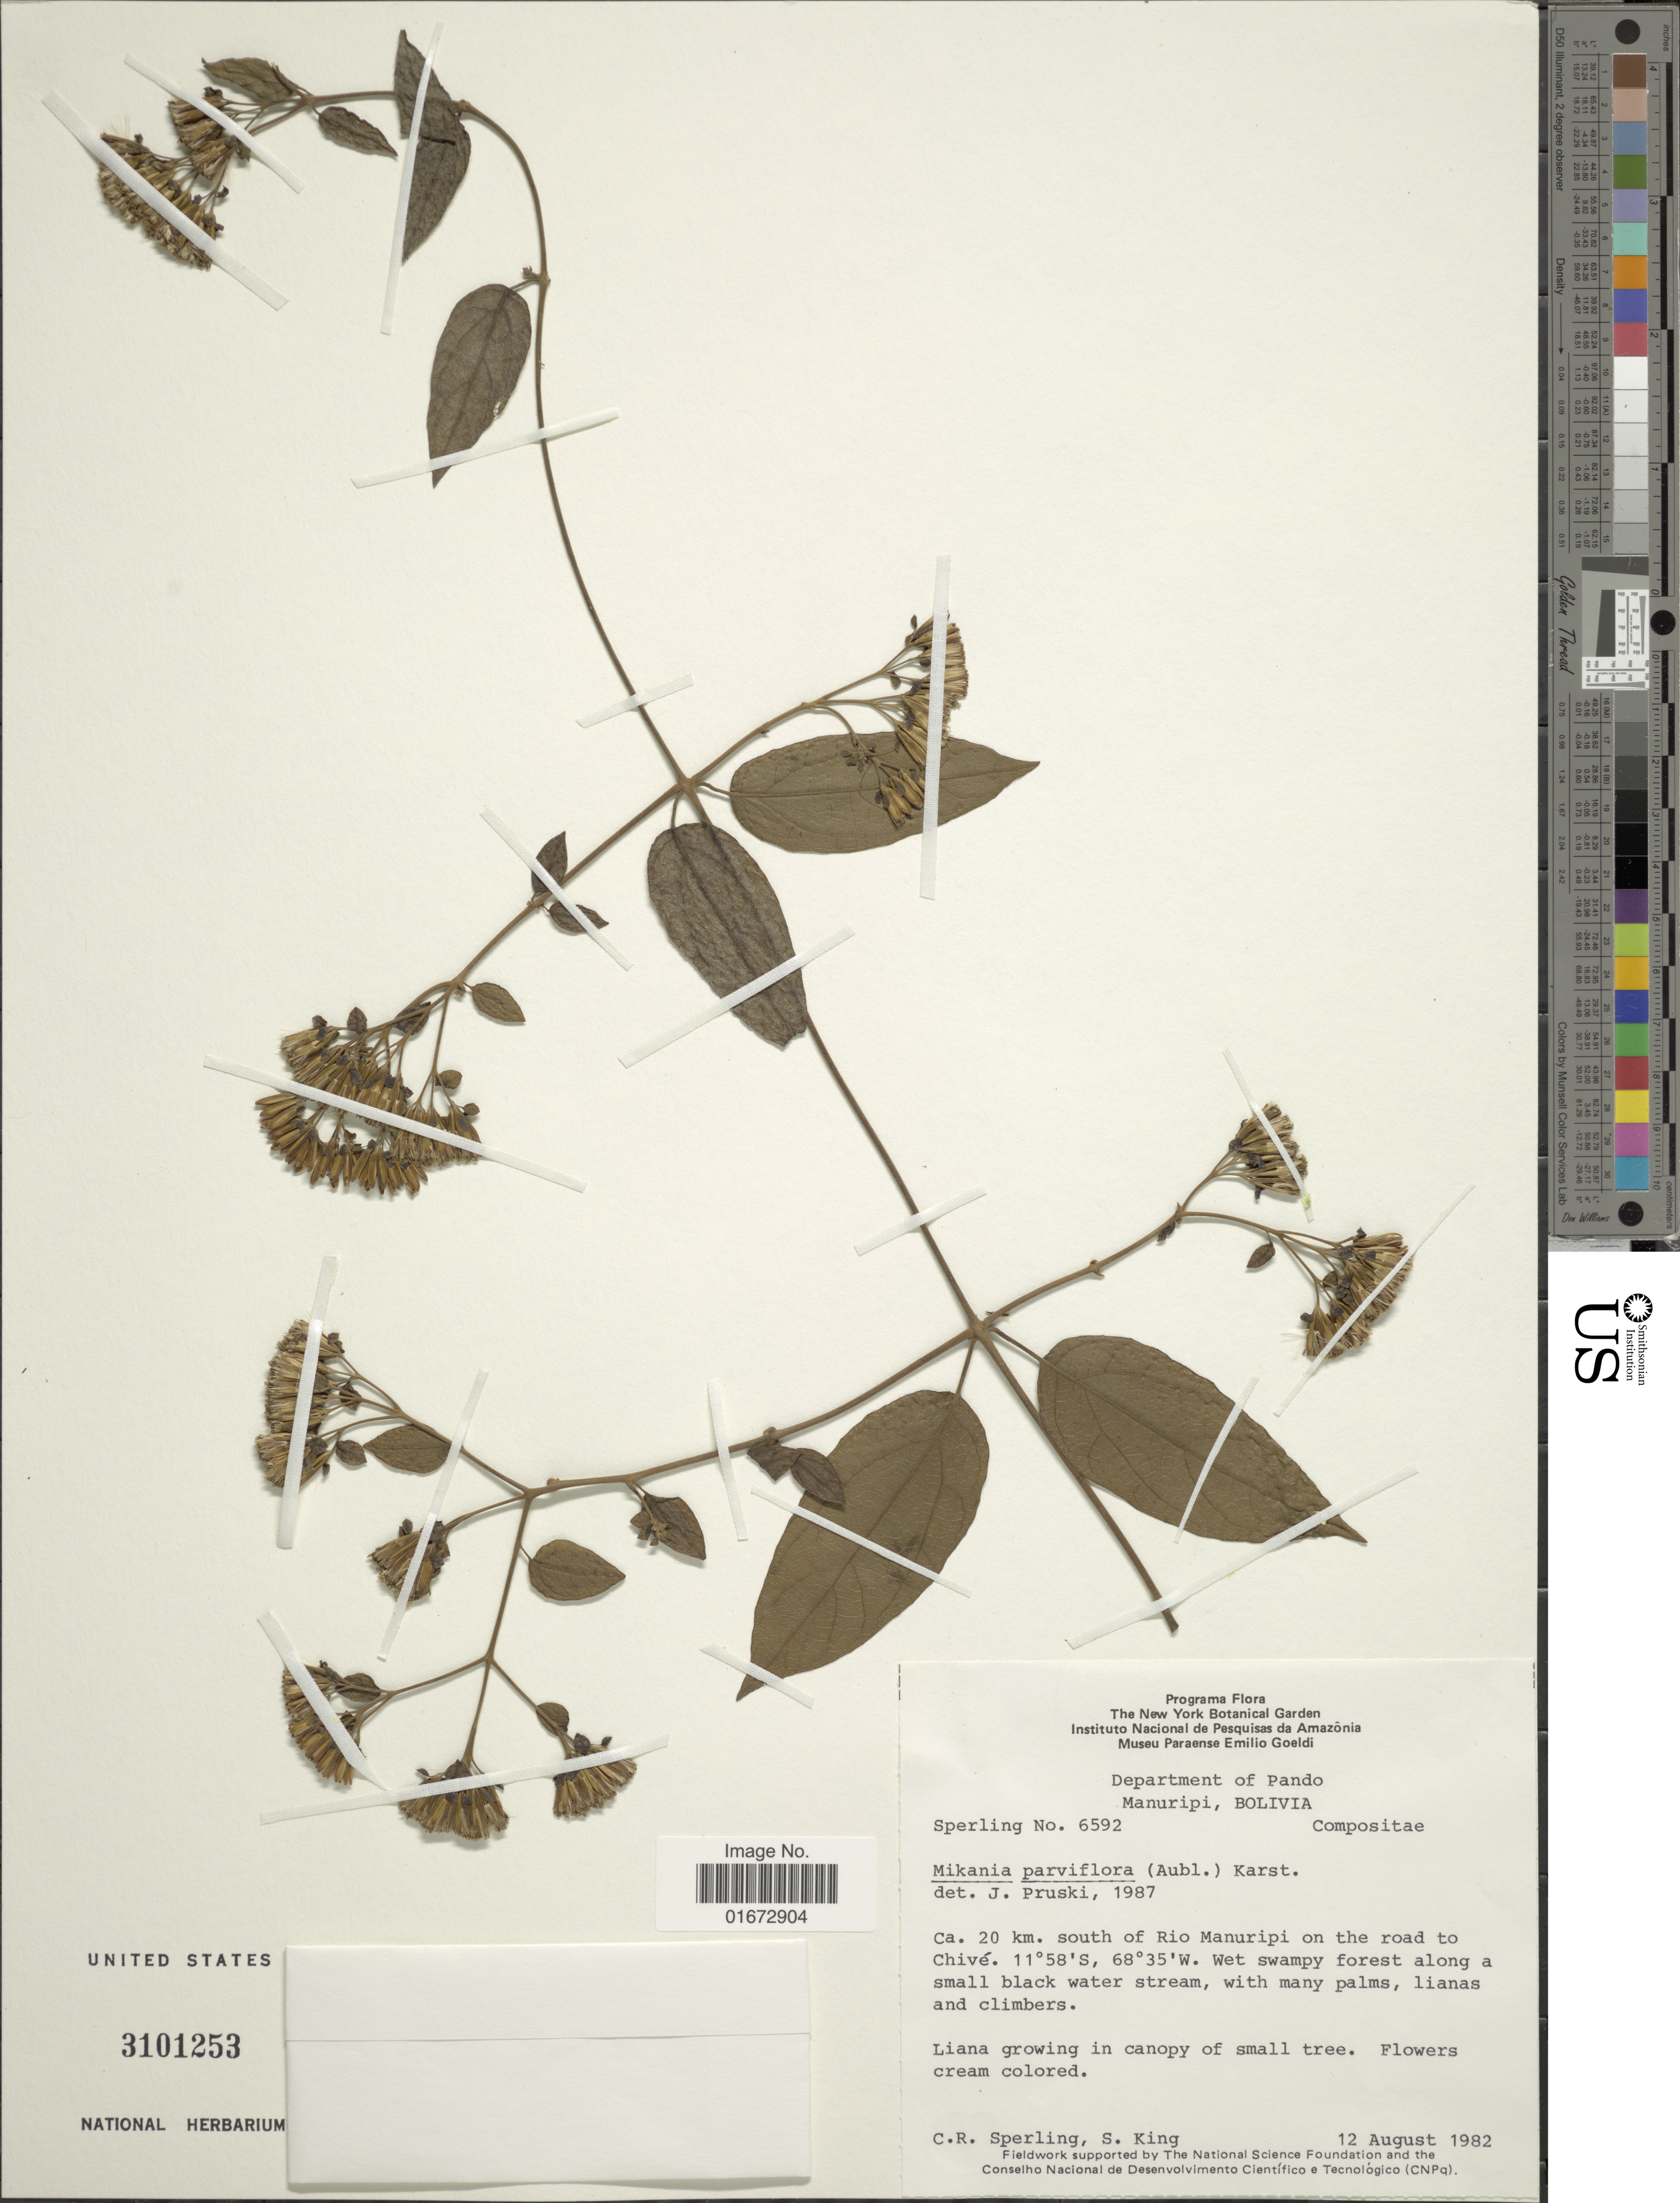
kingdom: Plantae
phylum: Tracheophyta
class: Magnoliopsida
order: Asterales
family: Asteraceae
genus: Mikania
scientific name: Mikania parviflora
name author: (Aubl.) Karst.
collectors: C. R. Sperling & S. King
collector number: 6592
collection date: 1982-08-12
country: Bolivia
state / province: Pando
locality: Department of Pando. Manuripi, Bolivia. Ca. 20 km. south of Rio Manuripi on the road to Chivé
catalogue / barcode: US 3101253